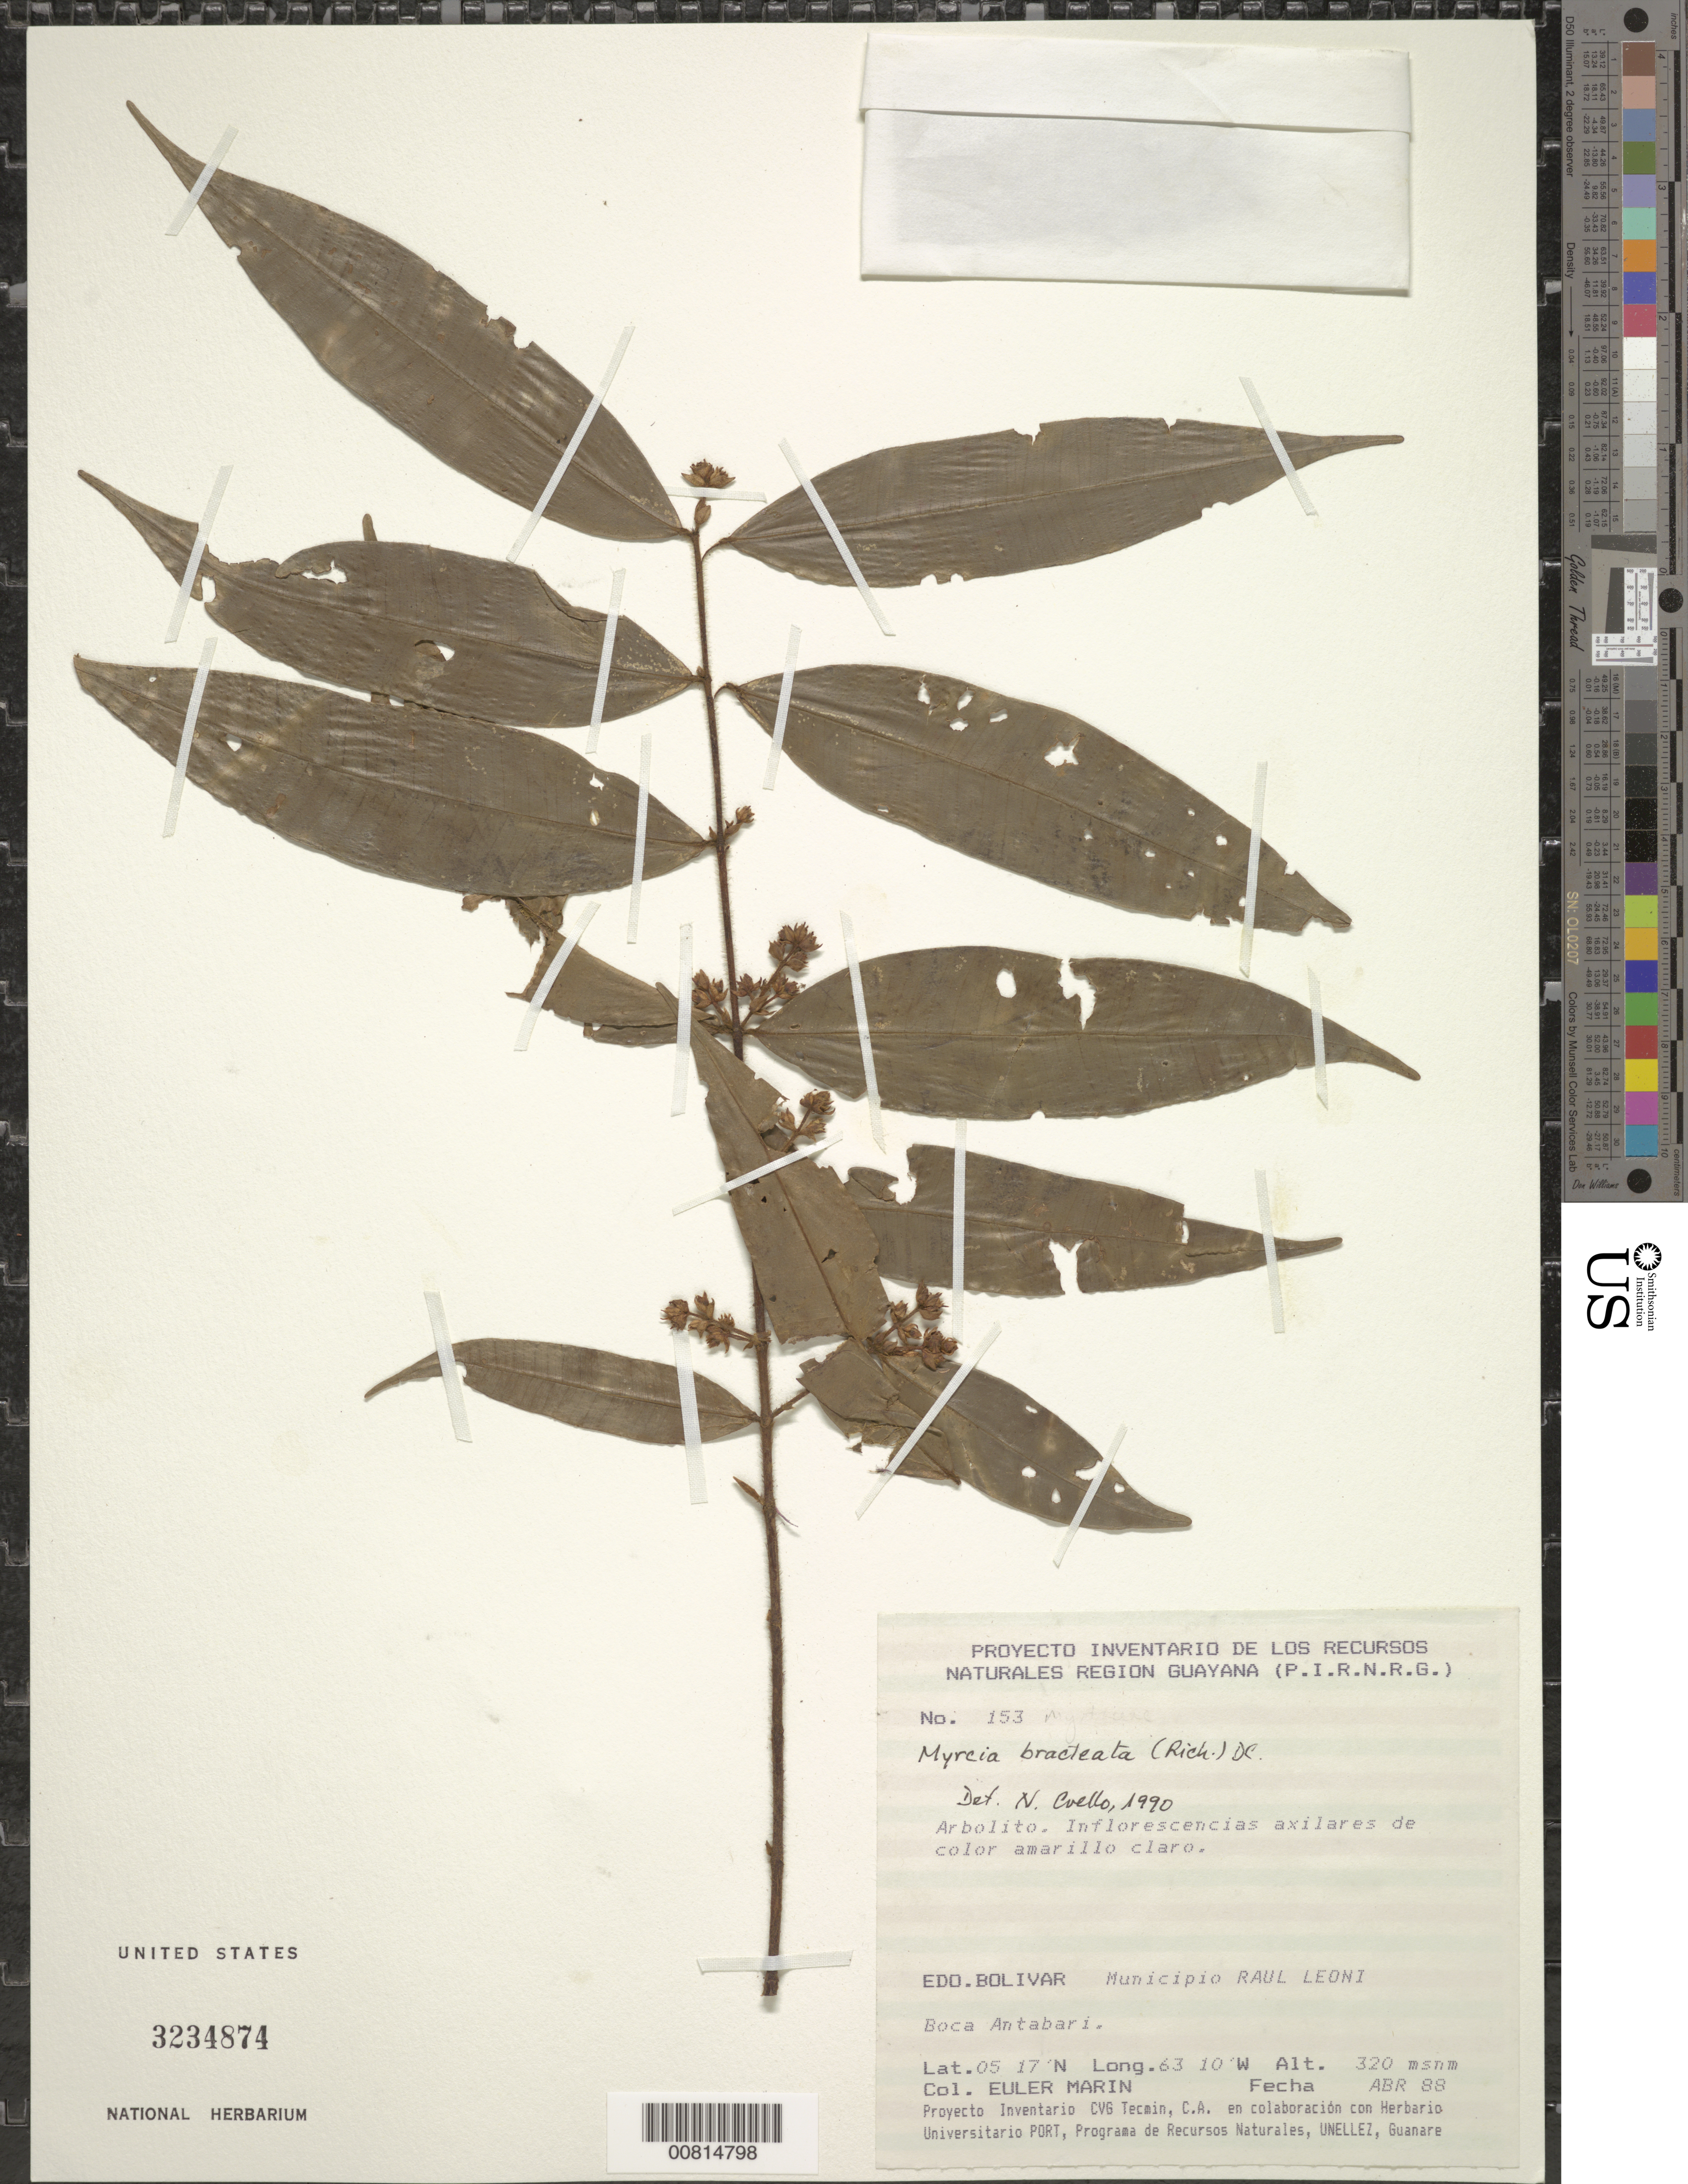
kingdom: Plantae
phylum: Tracheophyta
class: Magnoliopsida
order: Myrtales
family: Myrtaceae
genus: Myrcia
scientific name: Myrcia bracteata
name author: (Rich.) DC.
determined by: Cuello, Nidia L.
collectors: E. Marin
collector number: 153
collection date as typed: Apr-88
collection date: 1988-04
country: Venezuela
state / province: Bolívar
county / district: Angostura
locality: Mun. Raúl Leoni [=Angostura], Boca Antabari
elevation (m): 320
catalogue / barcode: US 3234874